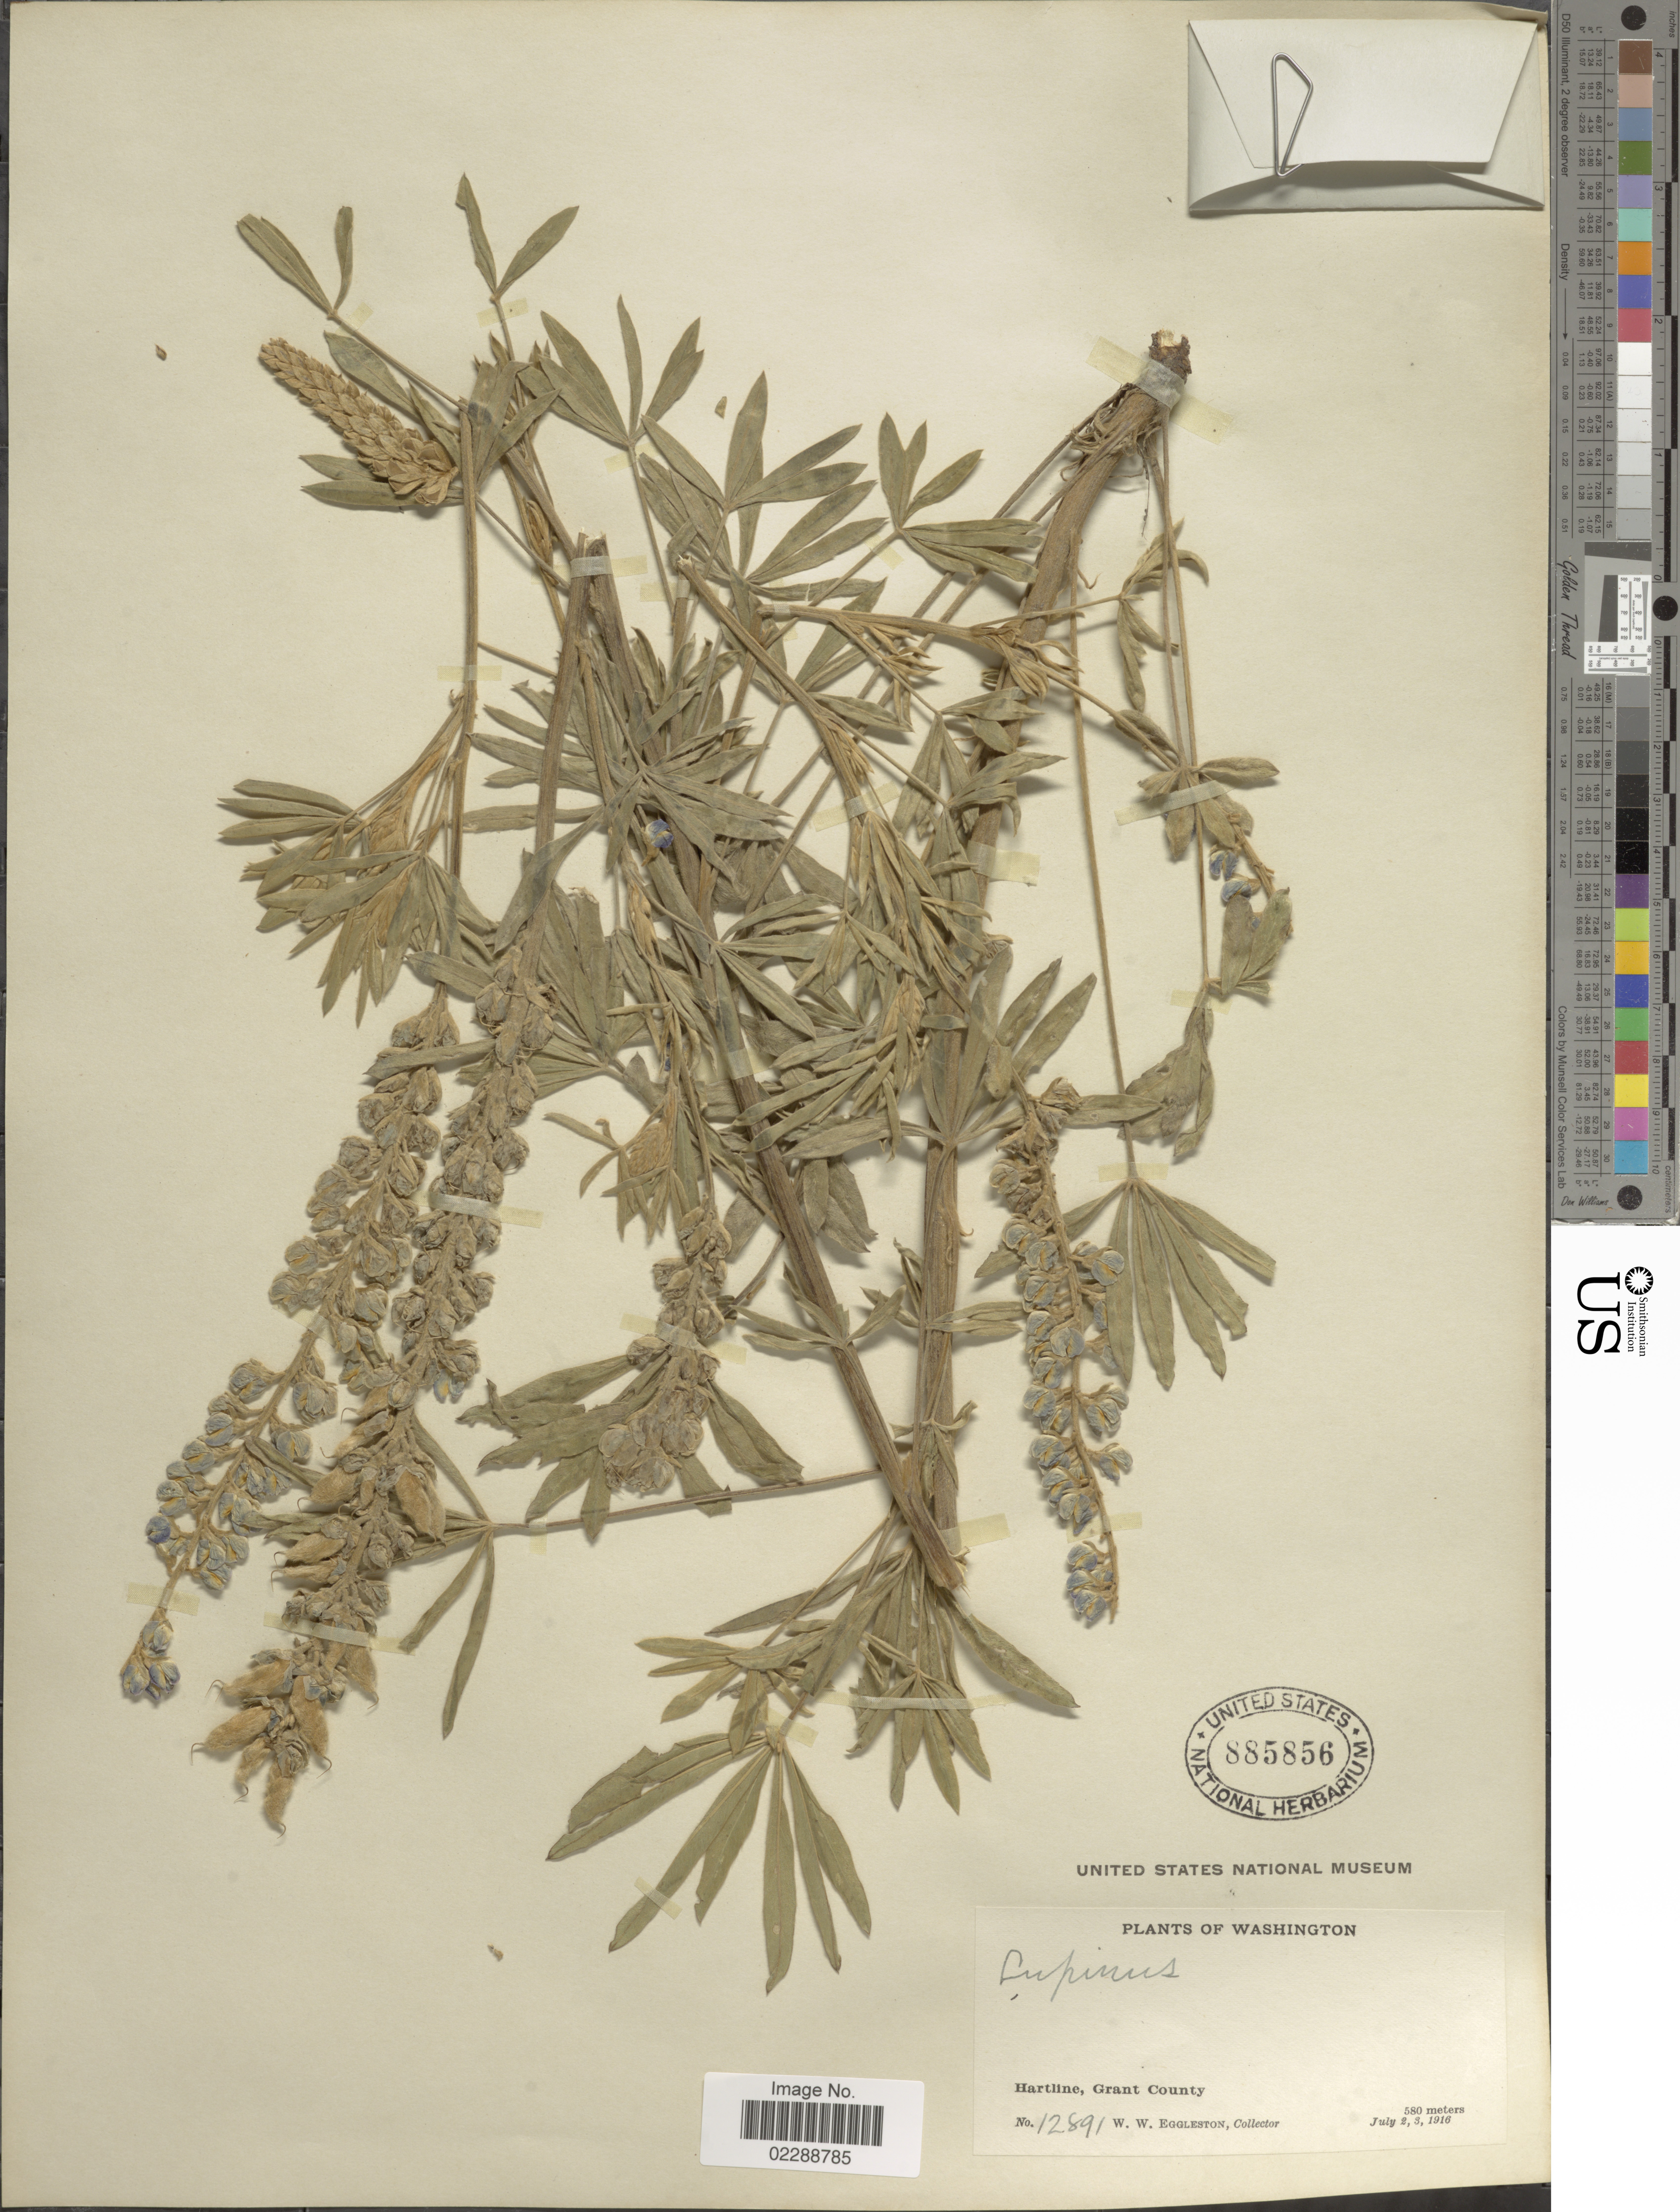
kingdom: Plantae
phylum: Tracheophyta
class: Magnoliopsida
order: Fabales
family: Fabaceae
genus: Lupinus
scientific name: Lupinus sp.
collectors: W. W. Eggleston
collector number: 12891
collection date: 1916-07-02/1916-07-03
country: United States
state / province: Washington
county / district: Grant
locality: Hartline, Grant County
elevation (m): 580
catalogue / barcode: US 885856